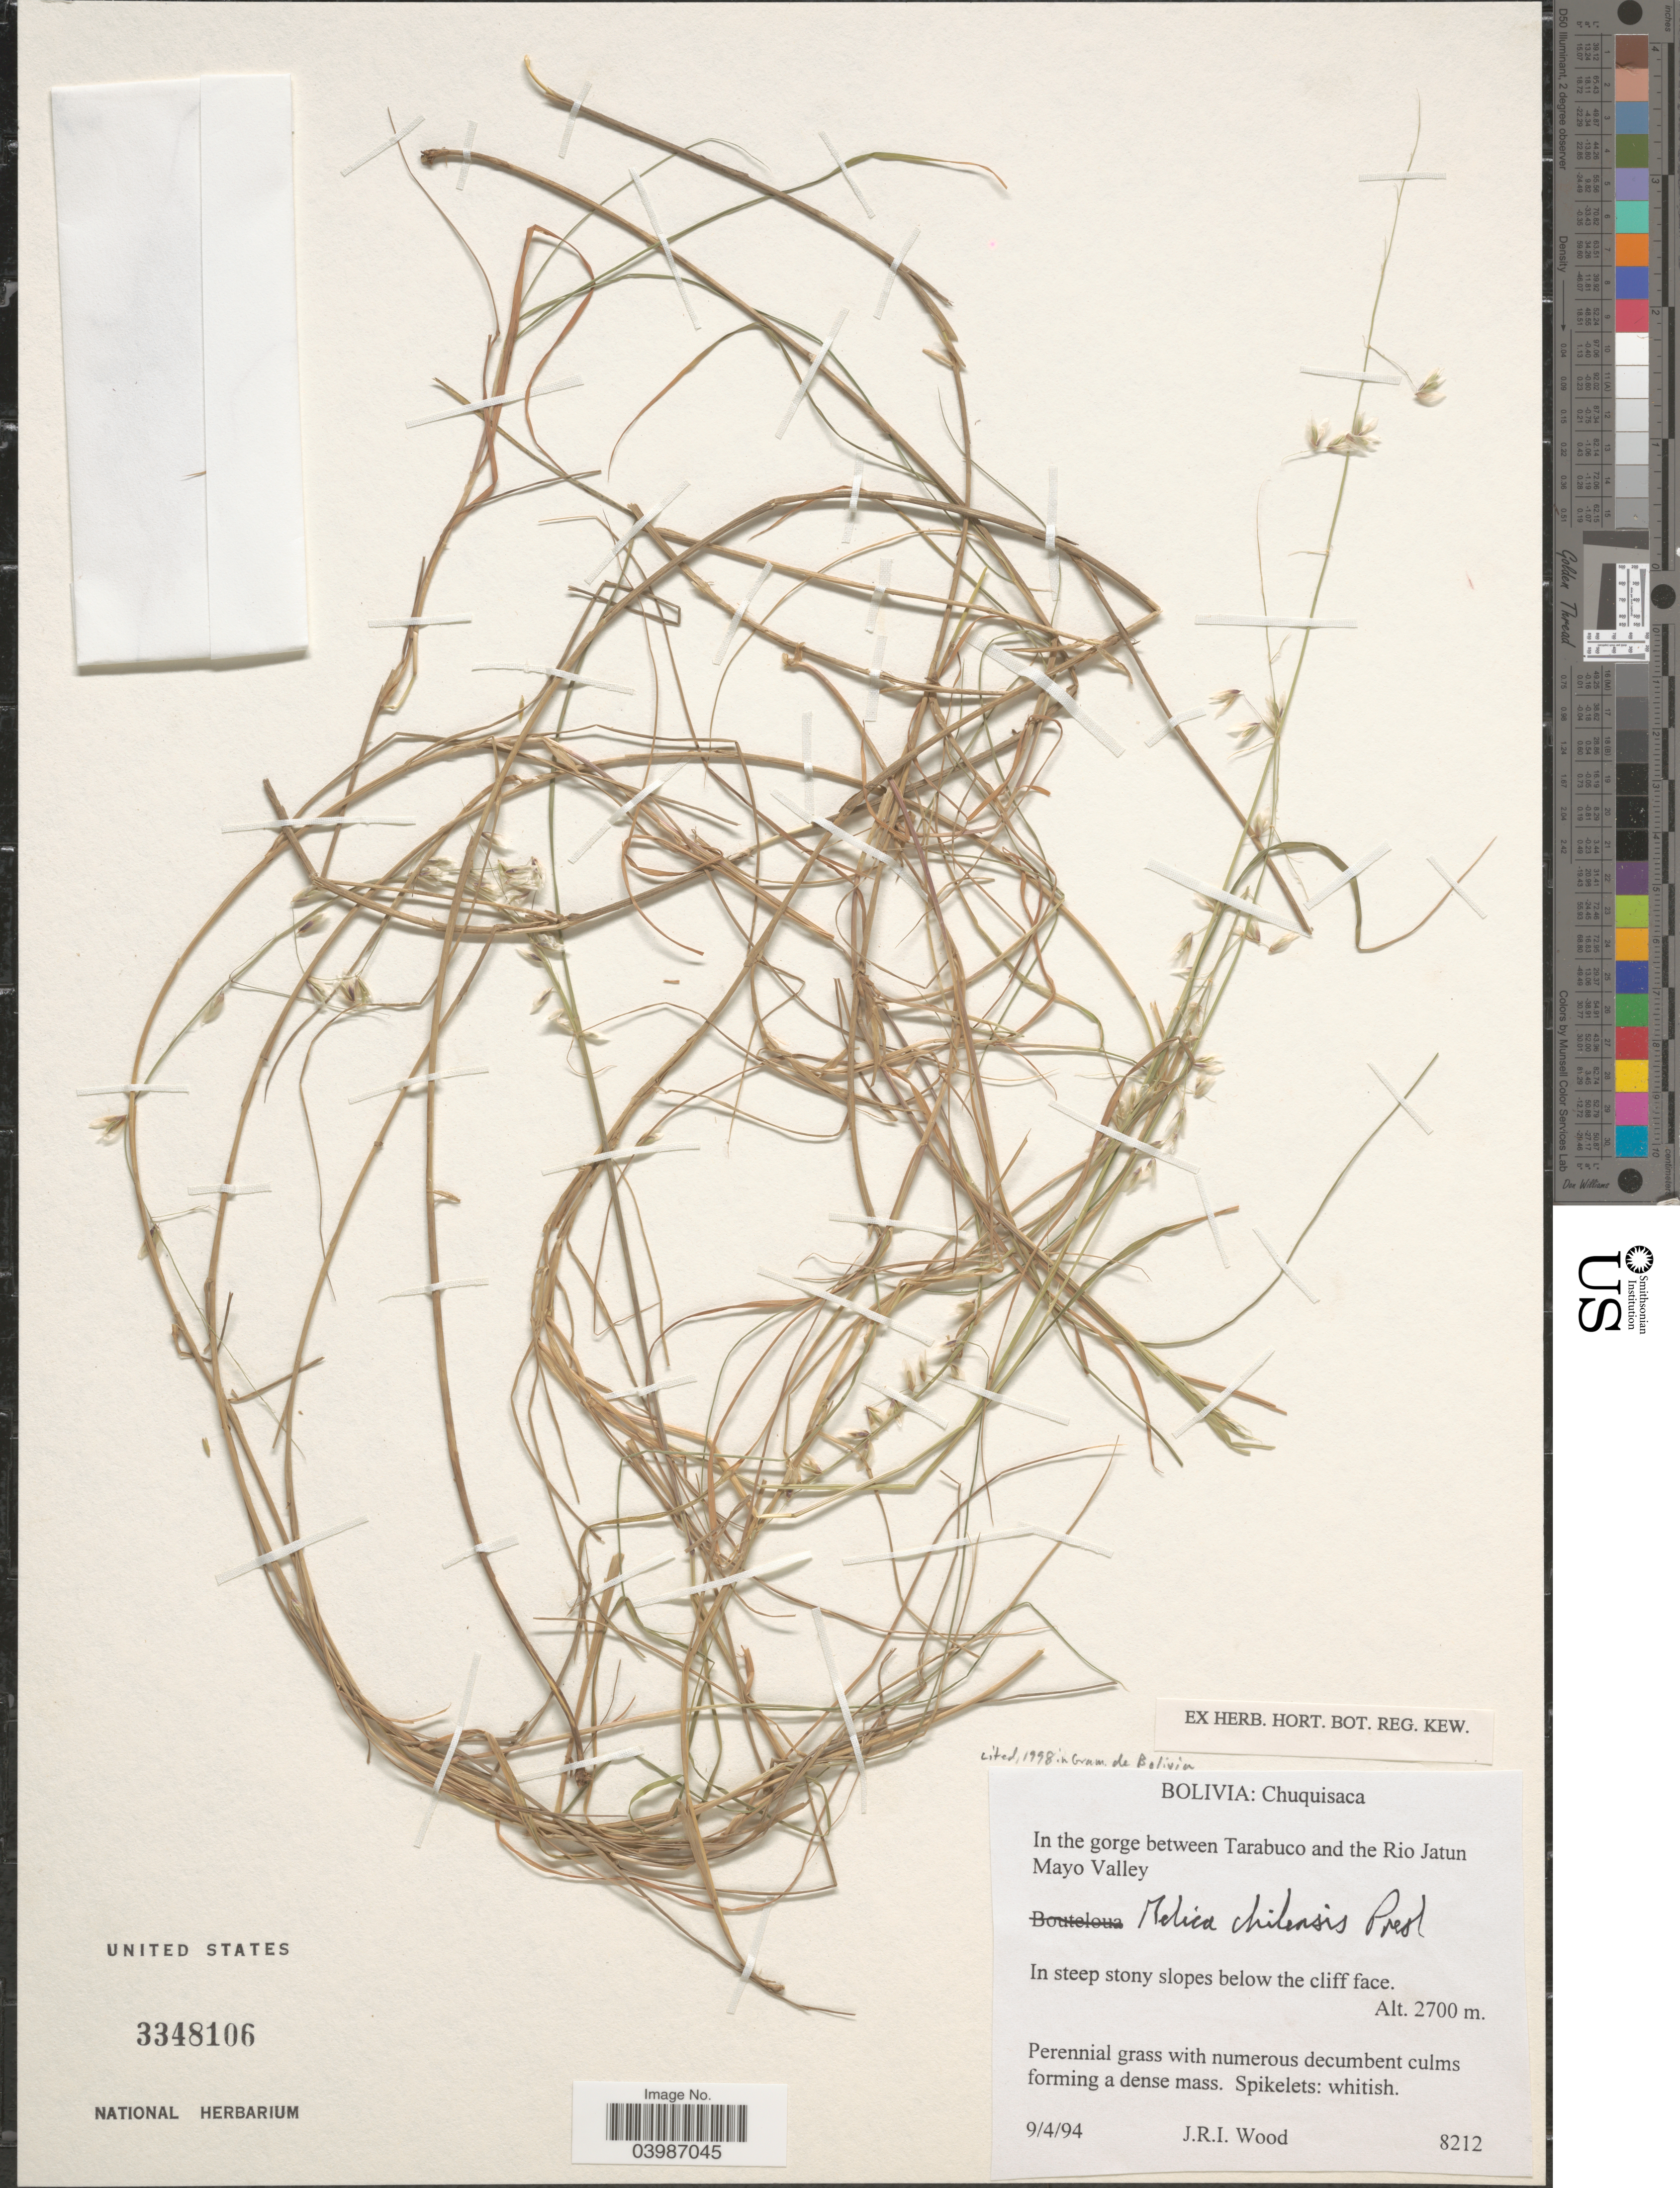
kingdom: Plantae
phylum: Tracheophyta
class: Liliopsida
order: Poales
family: Poaceae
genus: Melica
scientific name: Melica chilensis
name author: J. Presl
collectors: J. R. I. Wood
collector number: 8212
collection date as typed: Transcribed d/m/y: 9/4/94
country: Bolivia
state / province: Chuquisaca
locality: In the gorge between Tarabuco and the Rio Jatun Mayo Valley.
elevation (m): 2700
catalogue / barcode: US 3348106